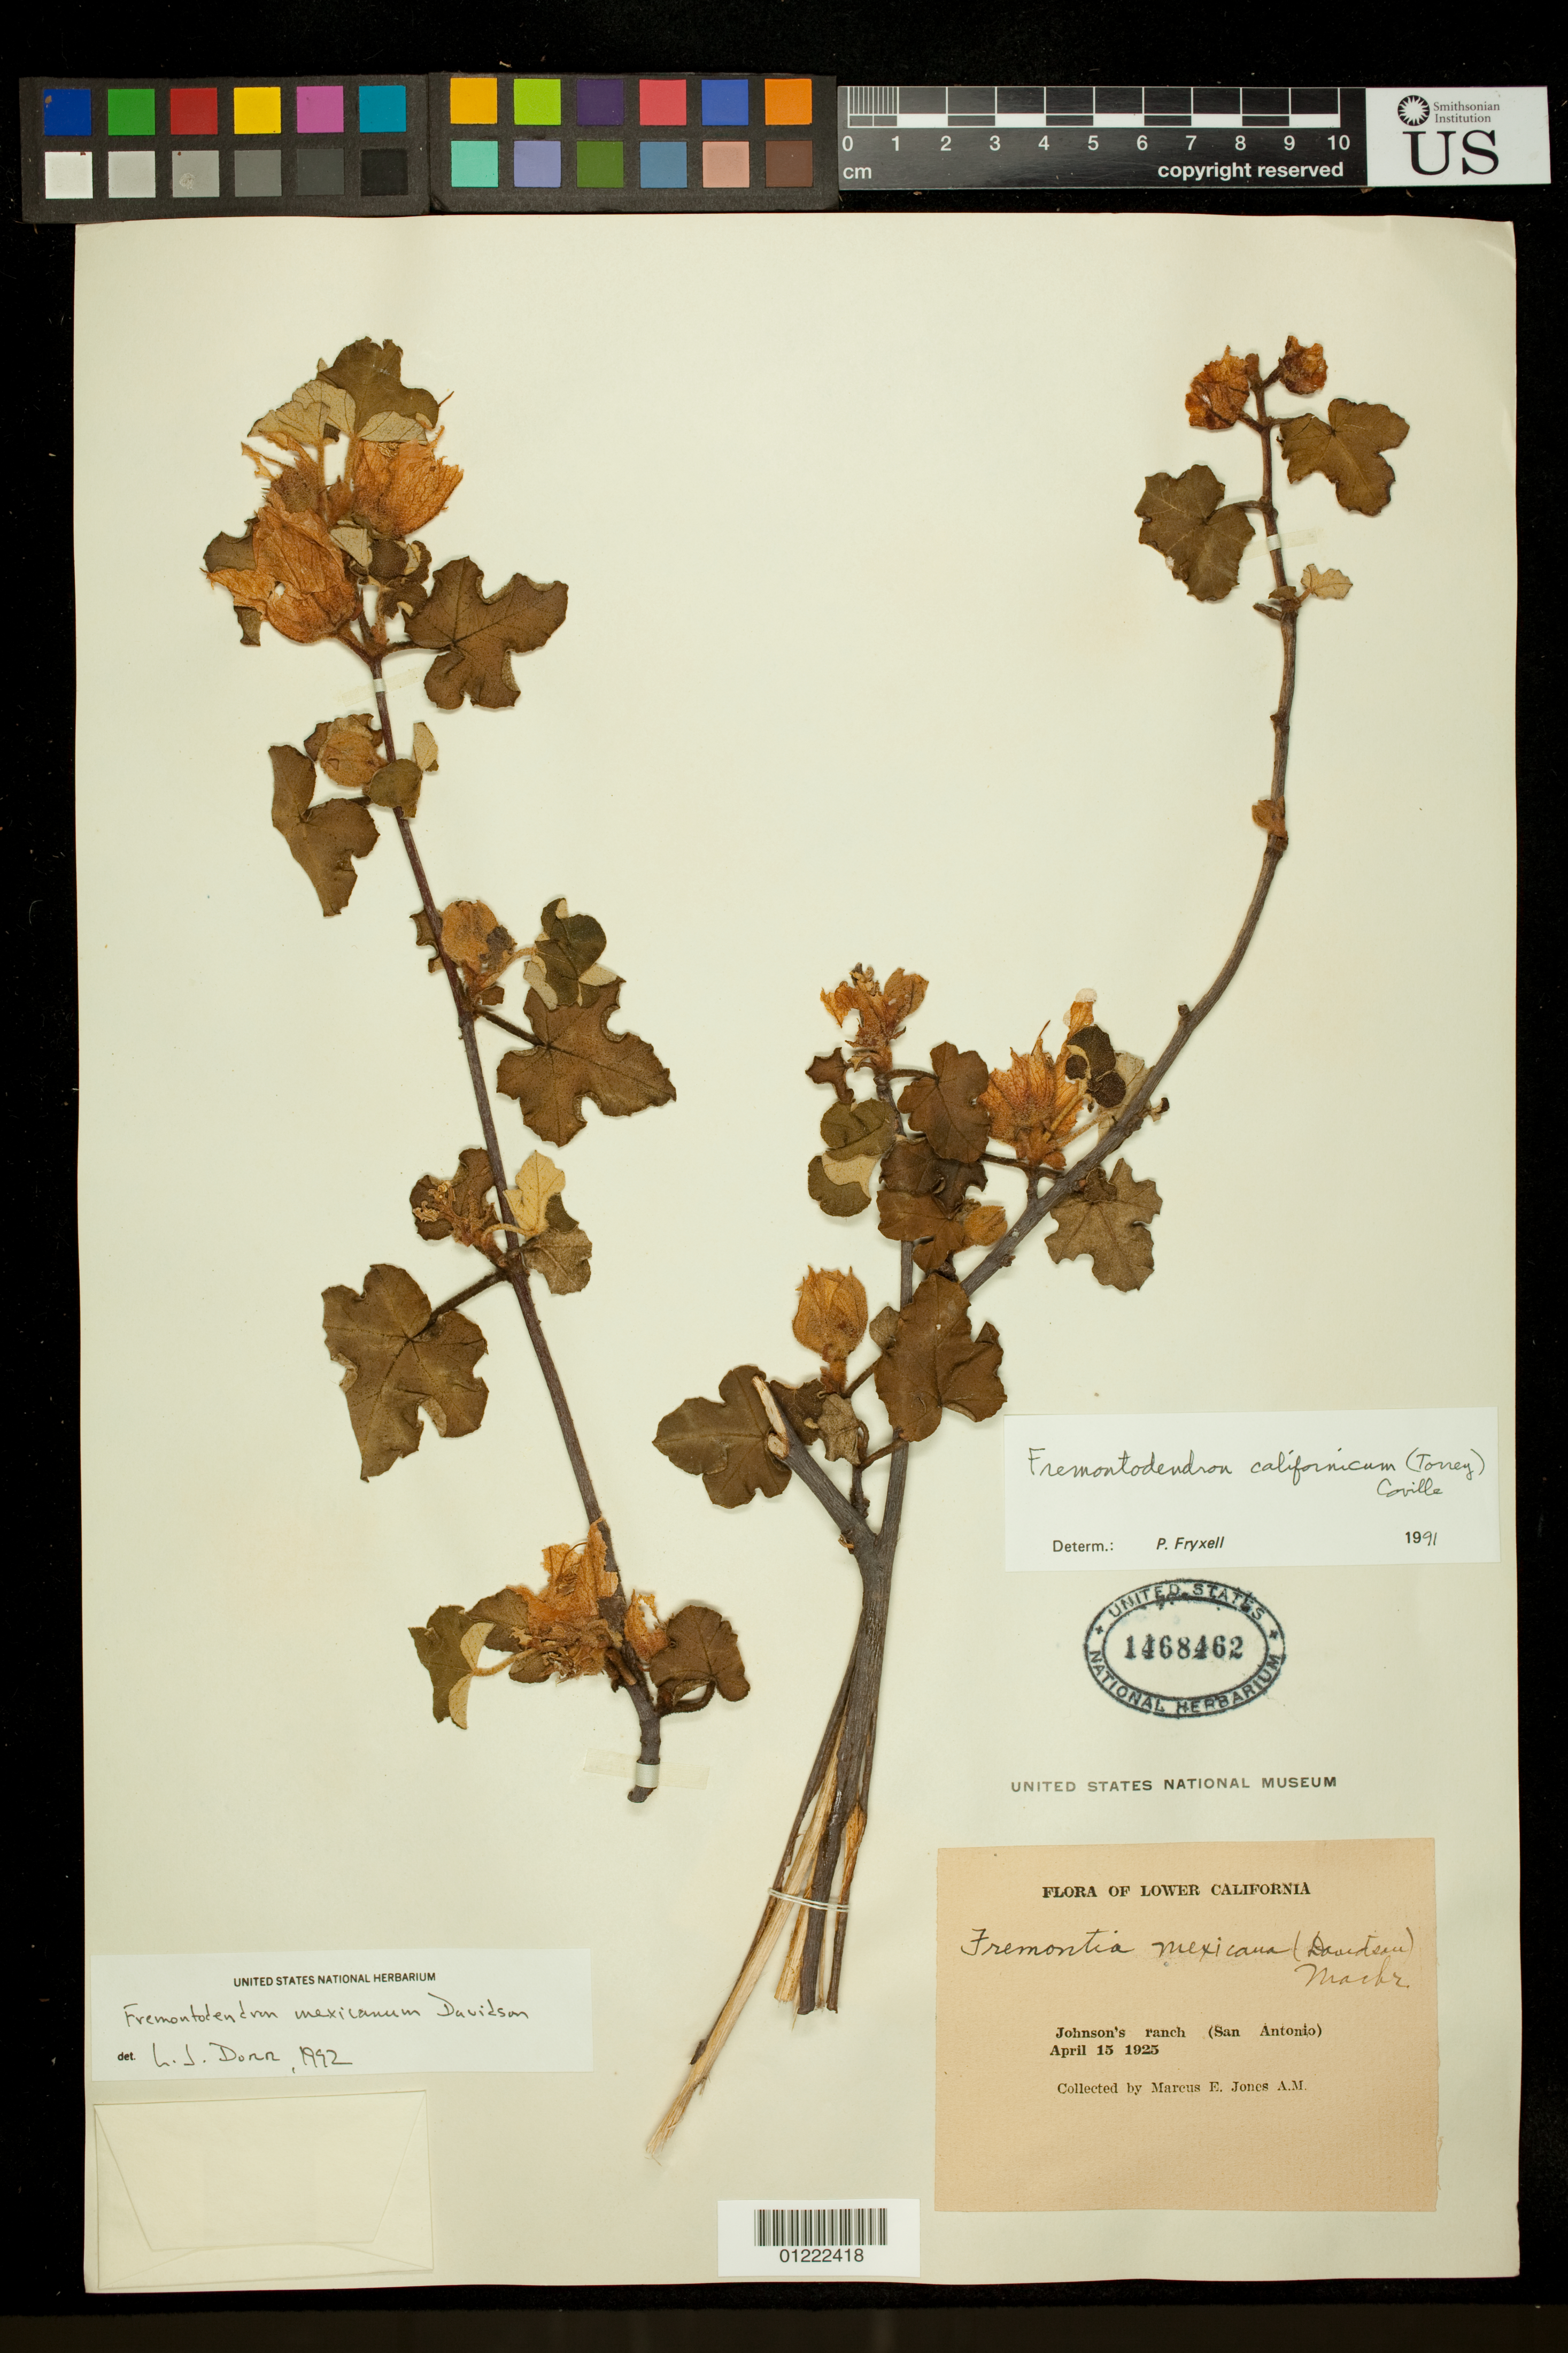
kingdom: Plantae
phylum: Tracheophyta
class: Magnoliopsida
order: Malvales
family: Malvaceae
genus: Fremontodendron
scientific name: Fremontodendron mexicanum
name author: Davidson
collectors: M. E. Jones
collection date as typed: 4/15/1925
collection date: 1925-04-15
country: Mexico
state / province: Baja California Norte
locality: Johnson's ranch (San Antonio)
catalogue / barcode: US 1468462